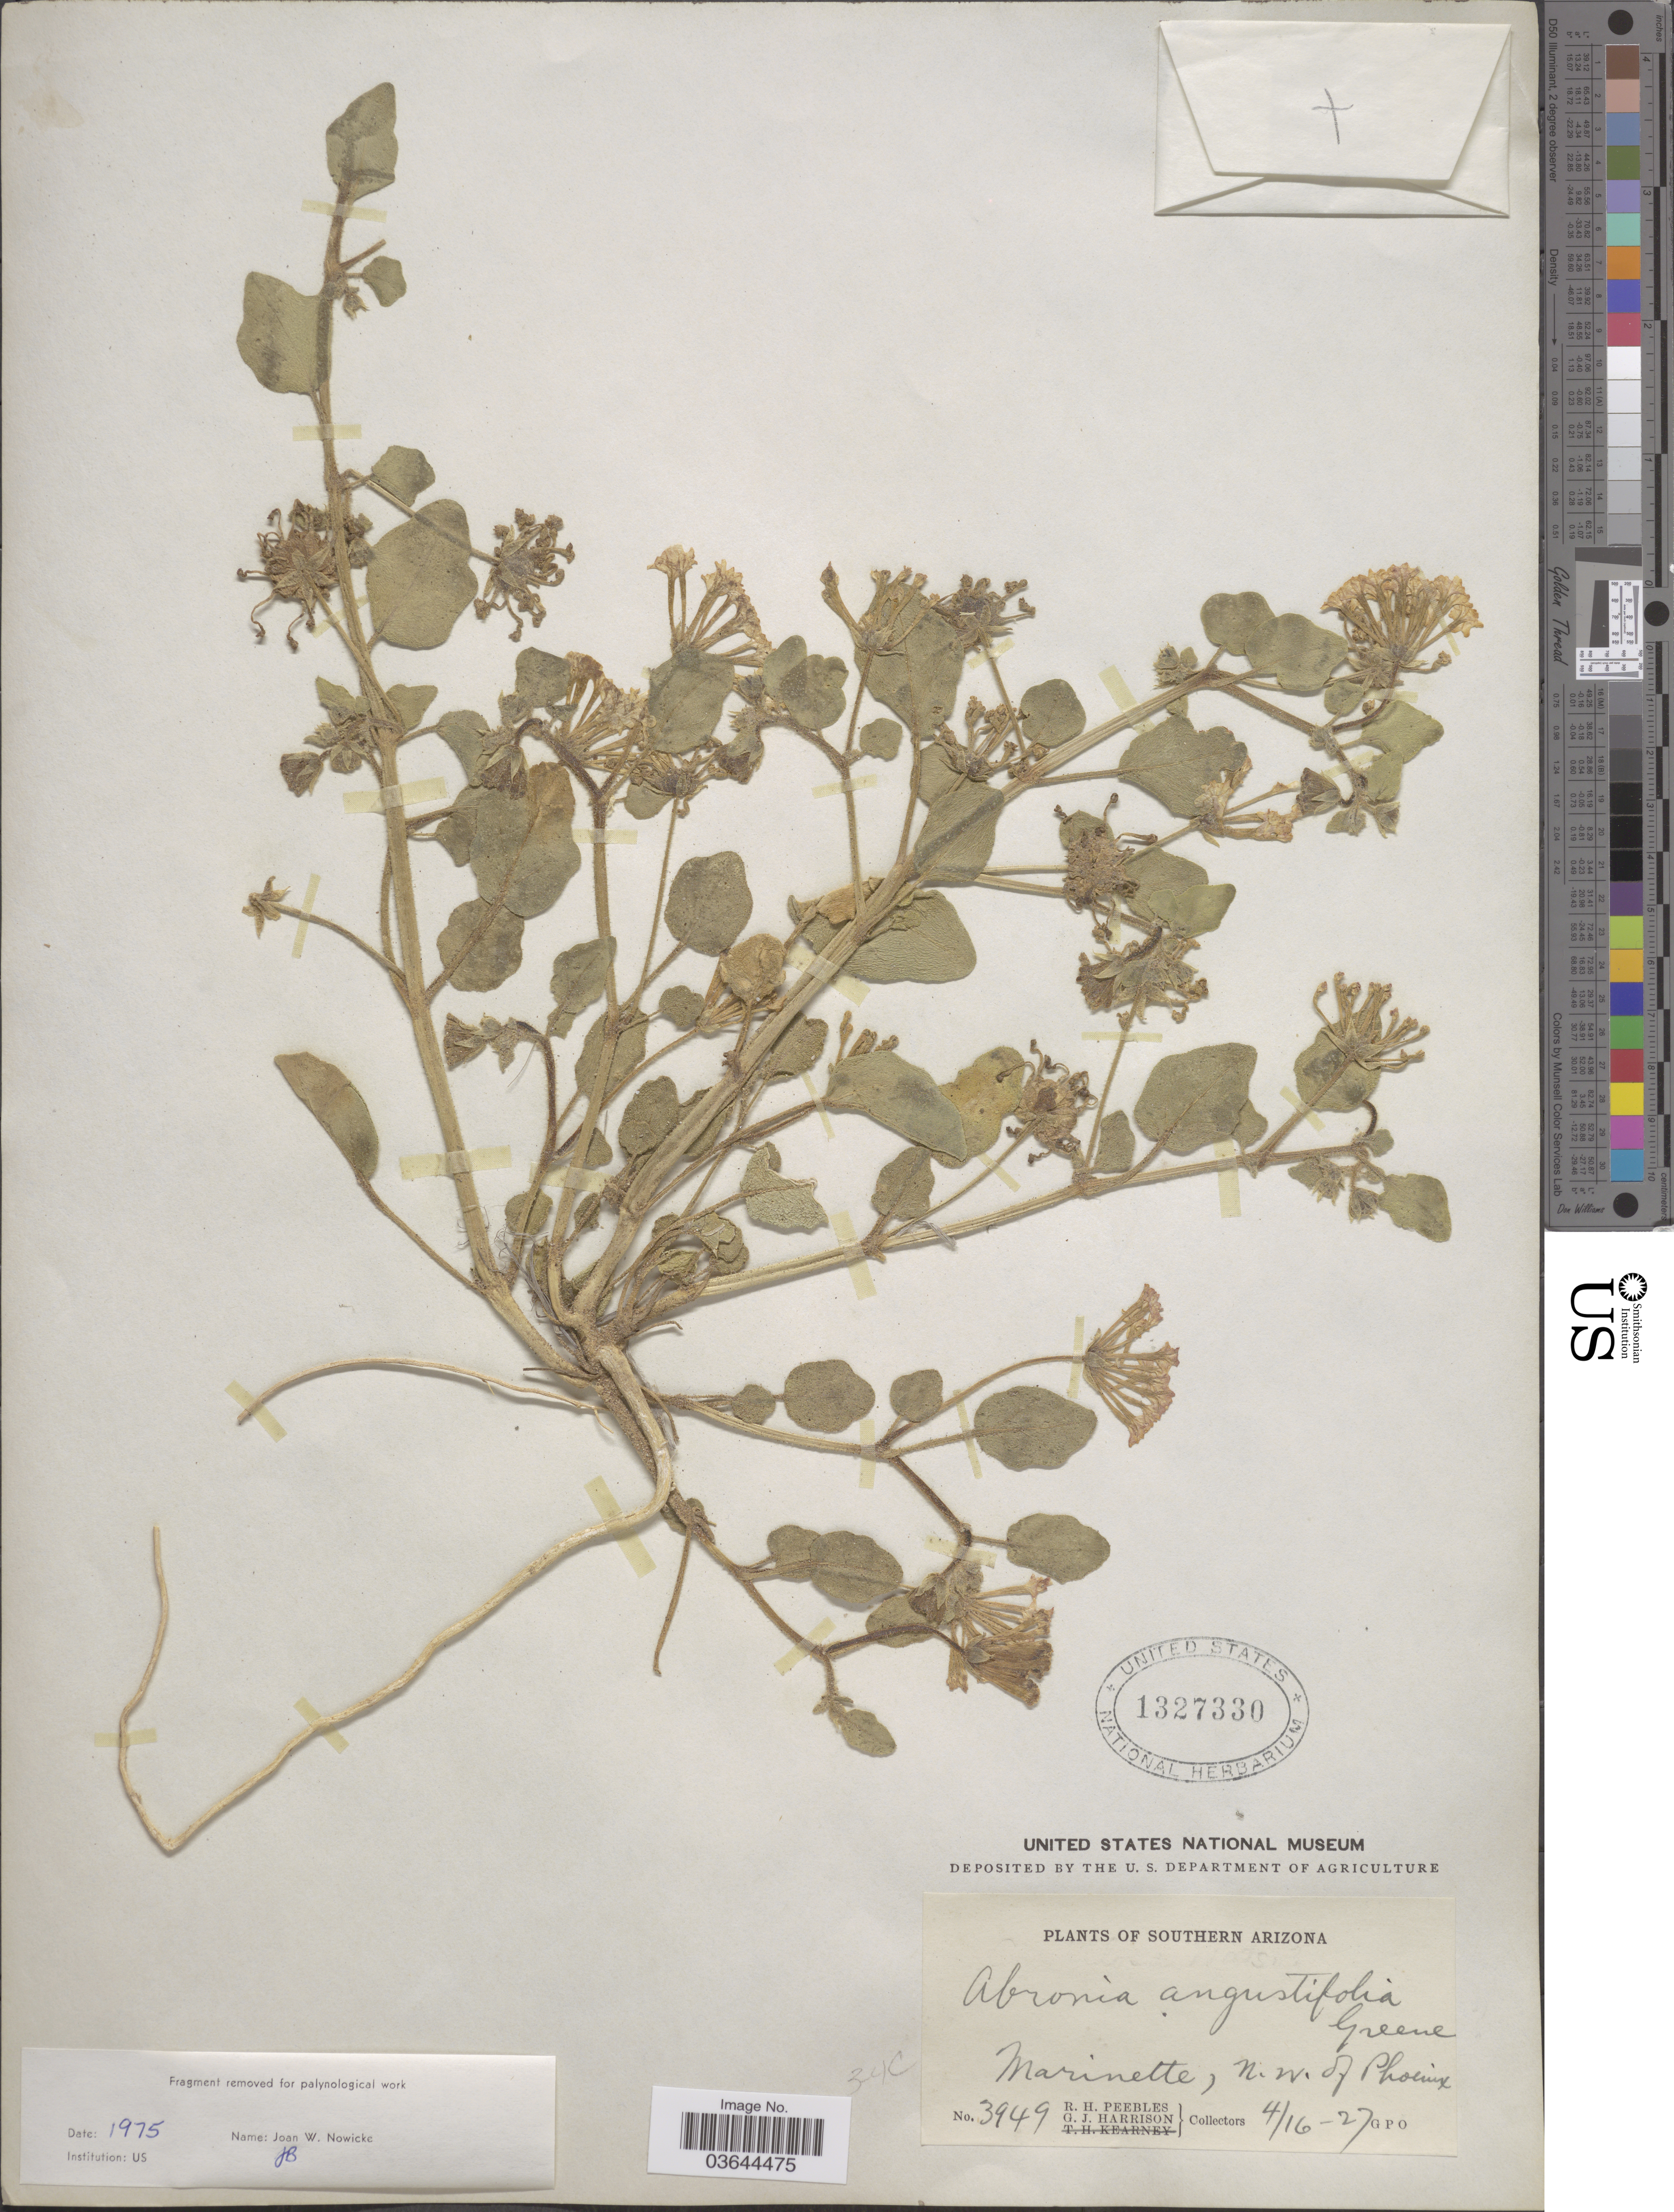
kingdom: Plantae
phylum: Tracheophyta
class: Magnoliopsida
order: Caryophyllales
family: Nyctaginaceae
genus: Abronia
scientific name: Abronia angustifolia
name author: Greene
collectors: R. H. Peebles & G. J. Harrison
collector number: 3949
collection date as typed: Transcribed d/m/y: 16/4/27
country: United States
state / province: Arizona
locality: Southern Arizona. Marinette, N.W. of Phoenix.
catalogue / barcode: US 1327330